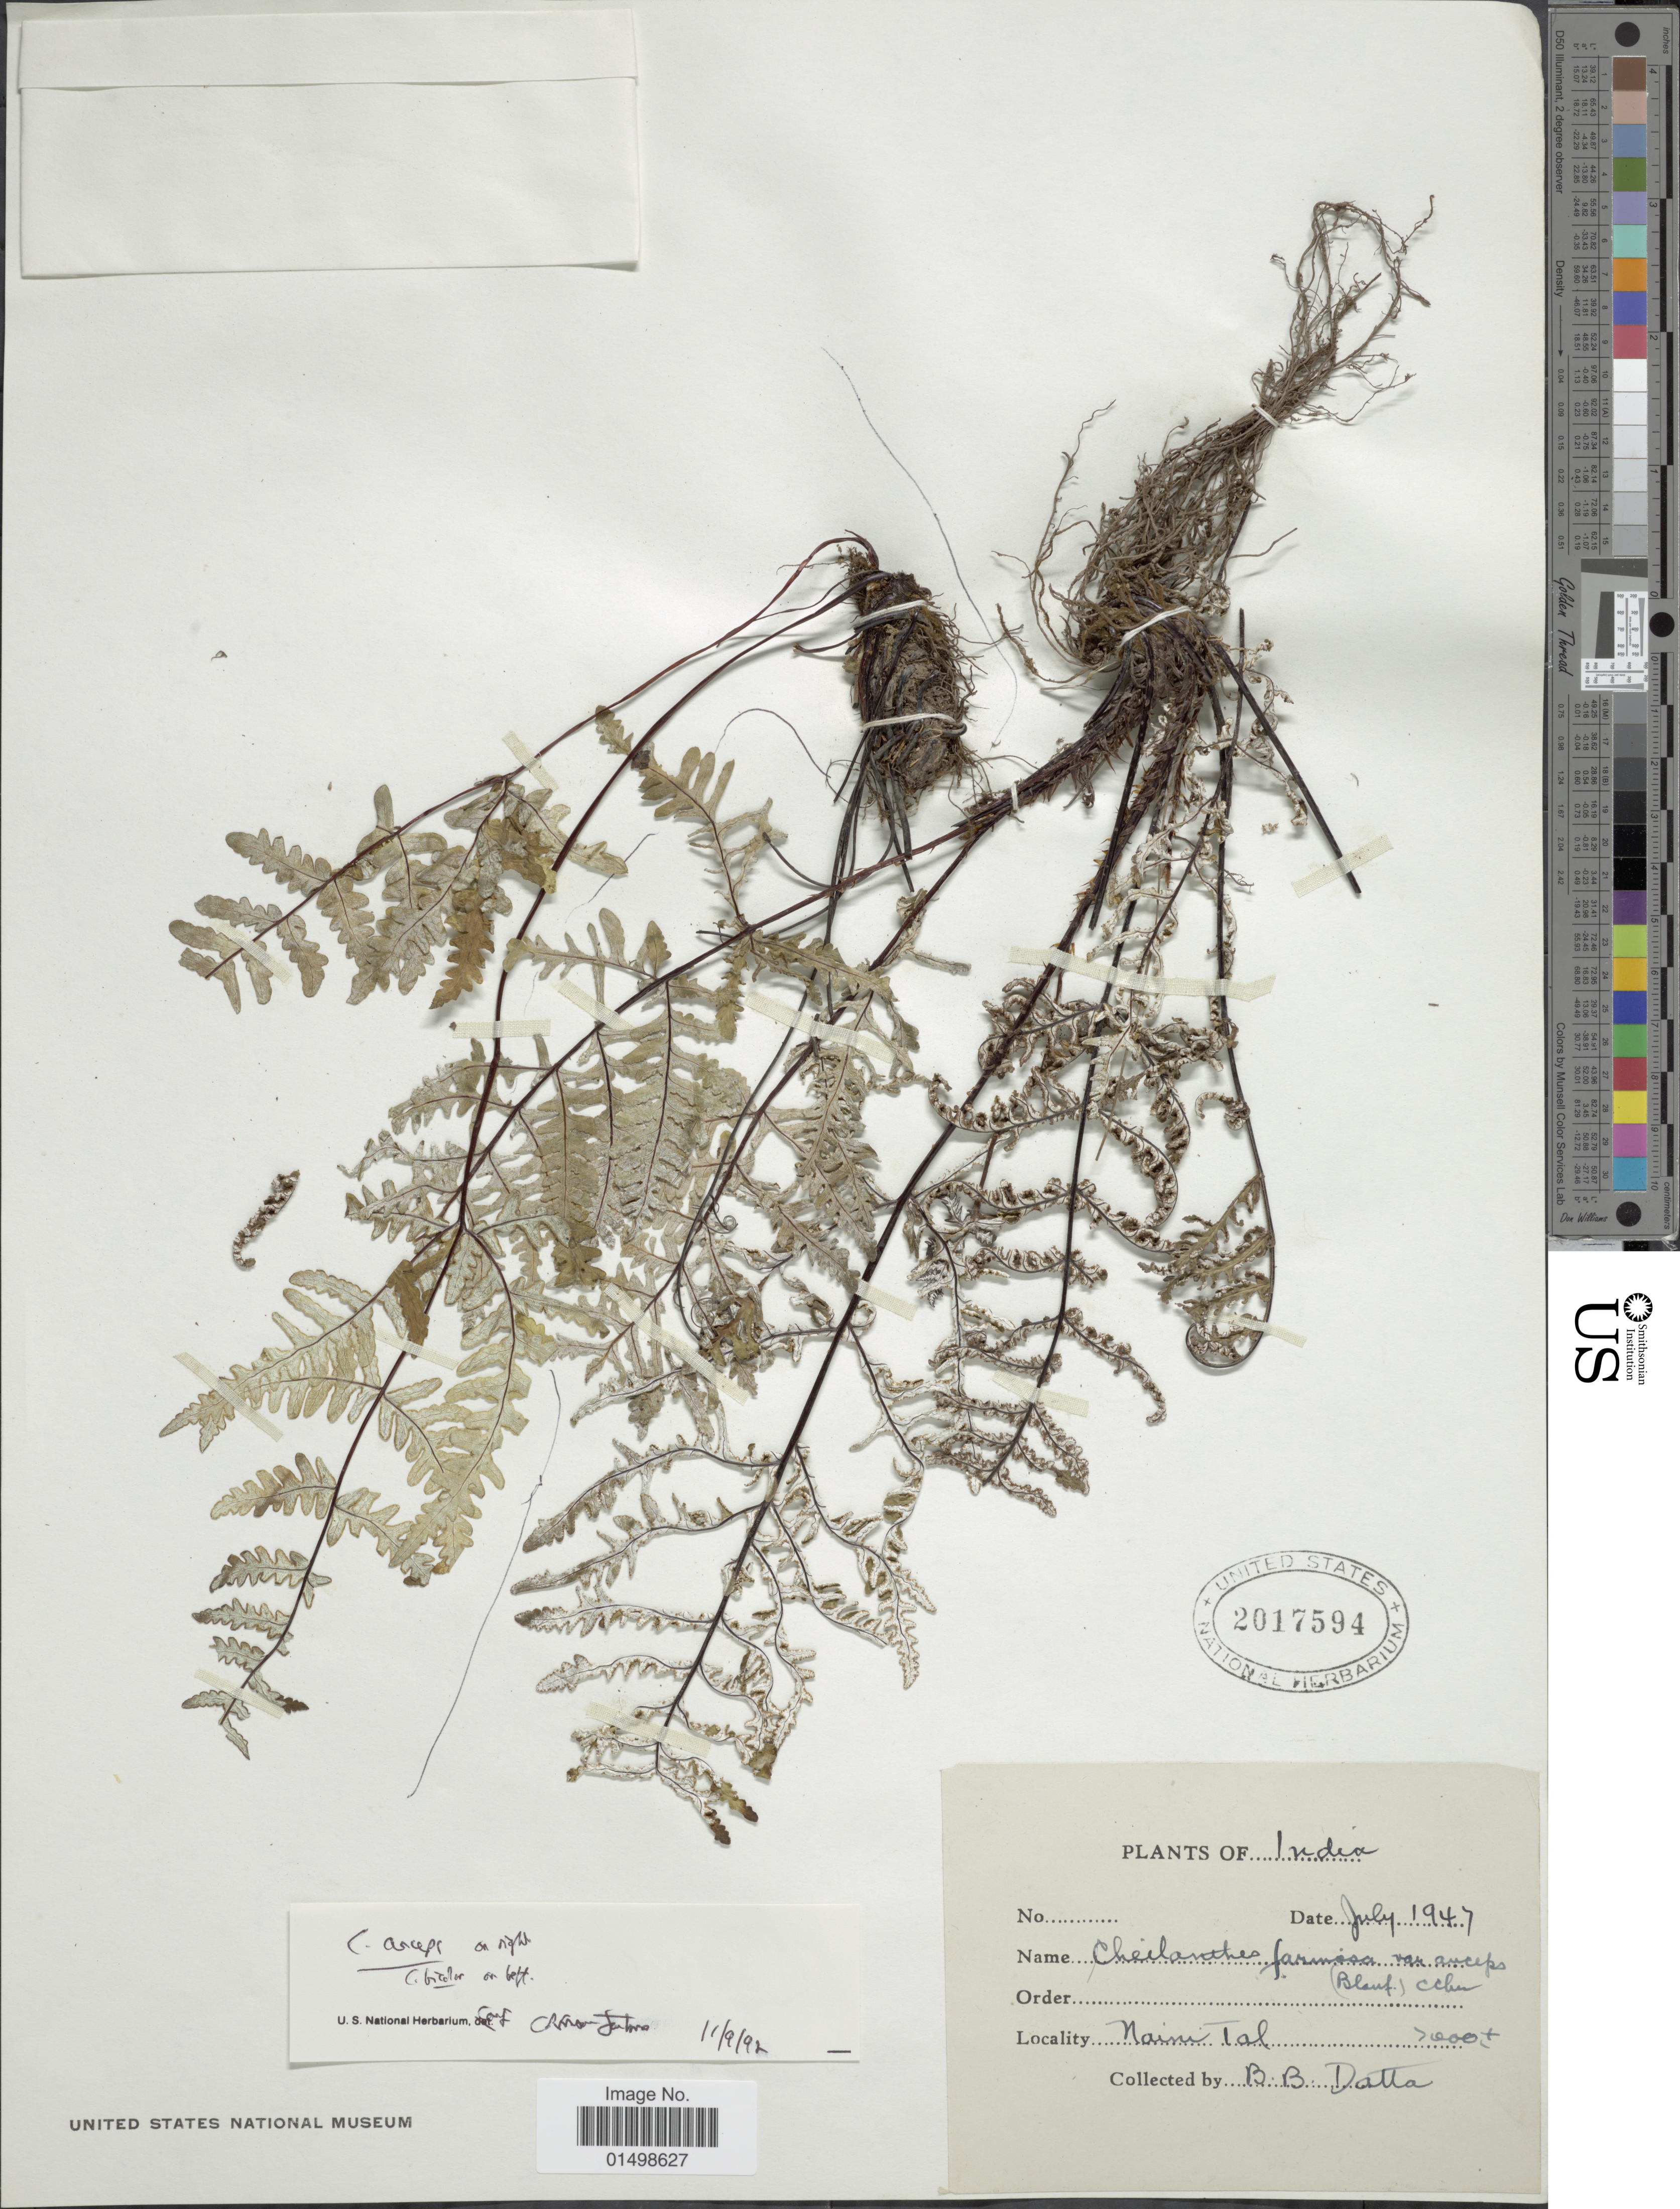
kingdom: Plantae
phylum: Tracheophyta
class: Polypodiopsida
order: Polypodiales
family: Pteridaceae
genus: Aleuritopteris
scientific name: Aleuritopteris subrufa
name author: (Baker) Ching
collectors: B. Datta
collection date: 1947-07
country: India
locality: Naini Tal.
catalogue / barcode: US 2017594